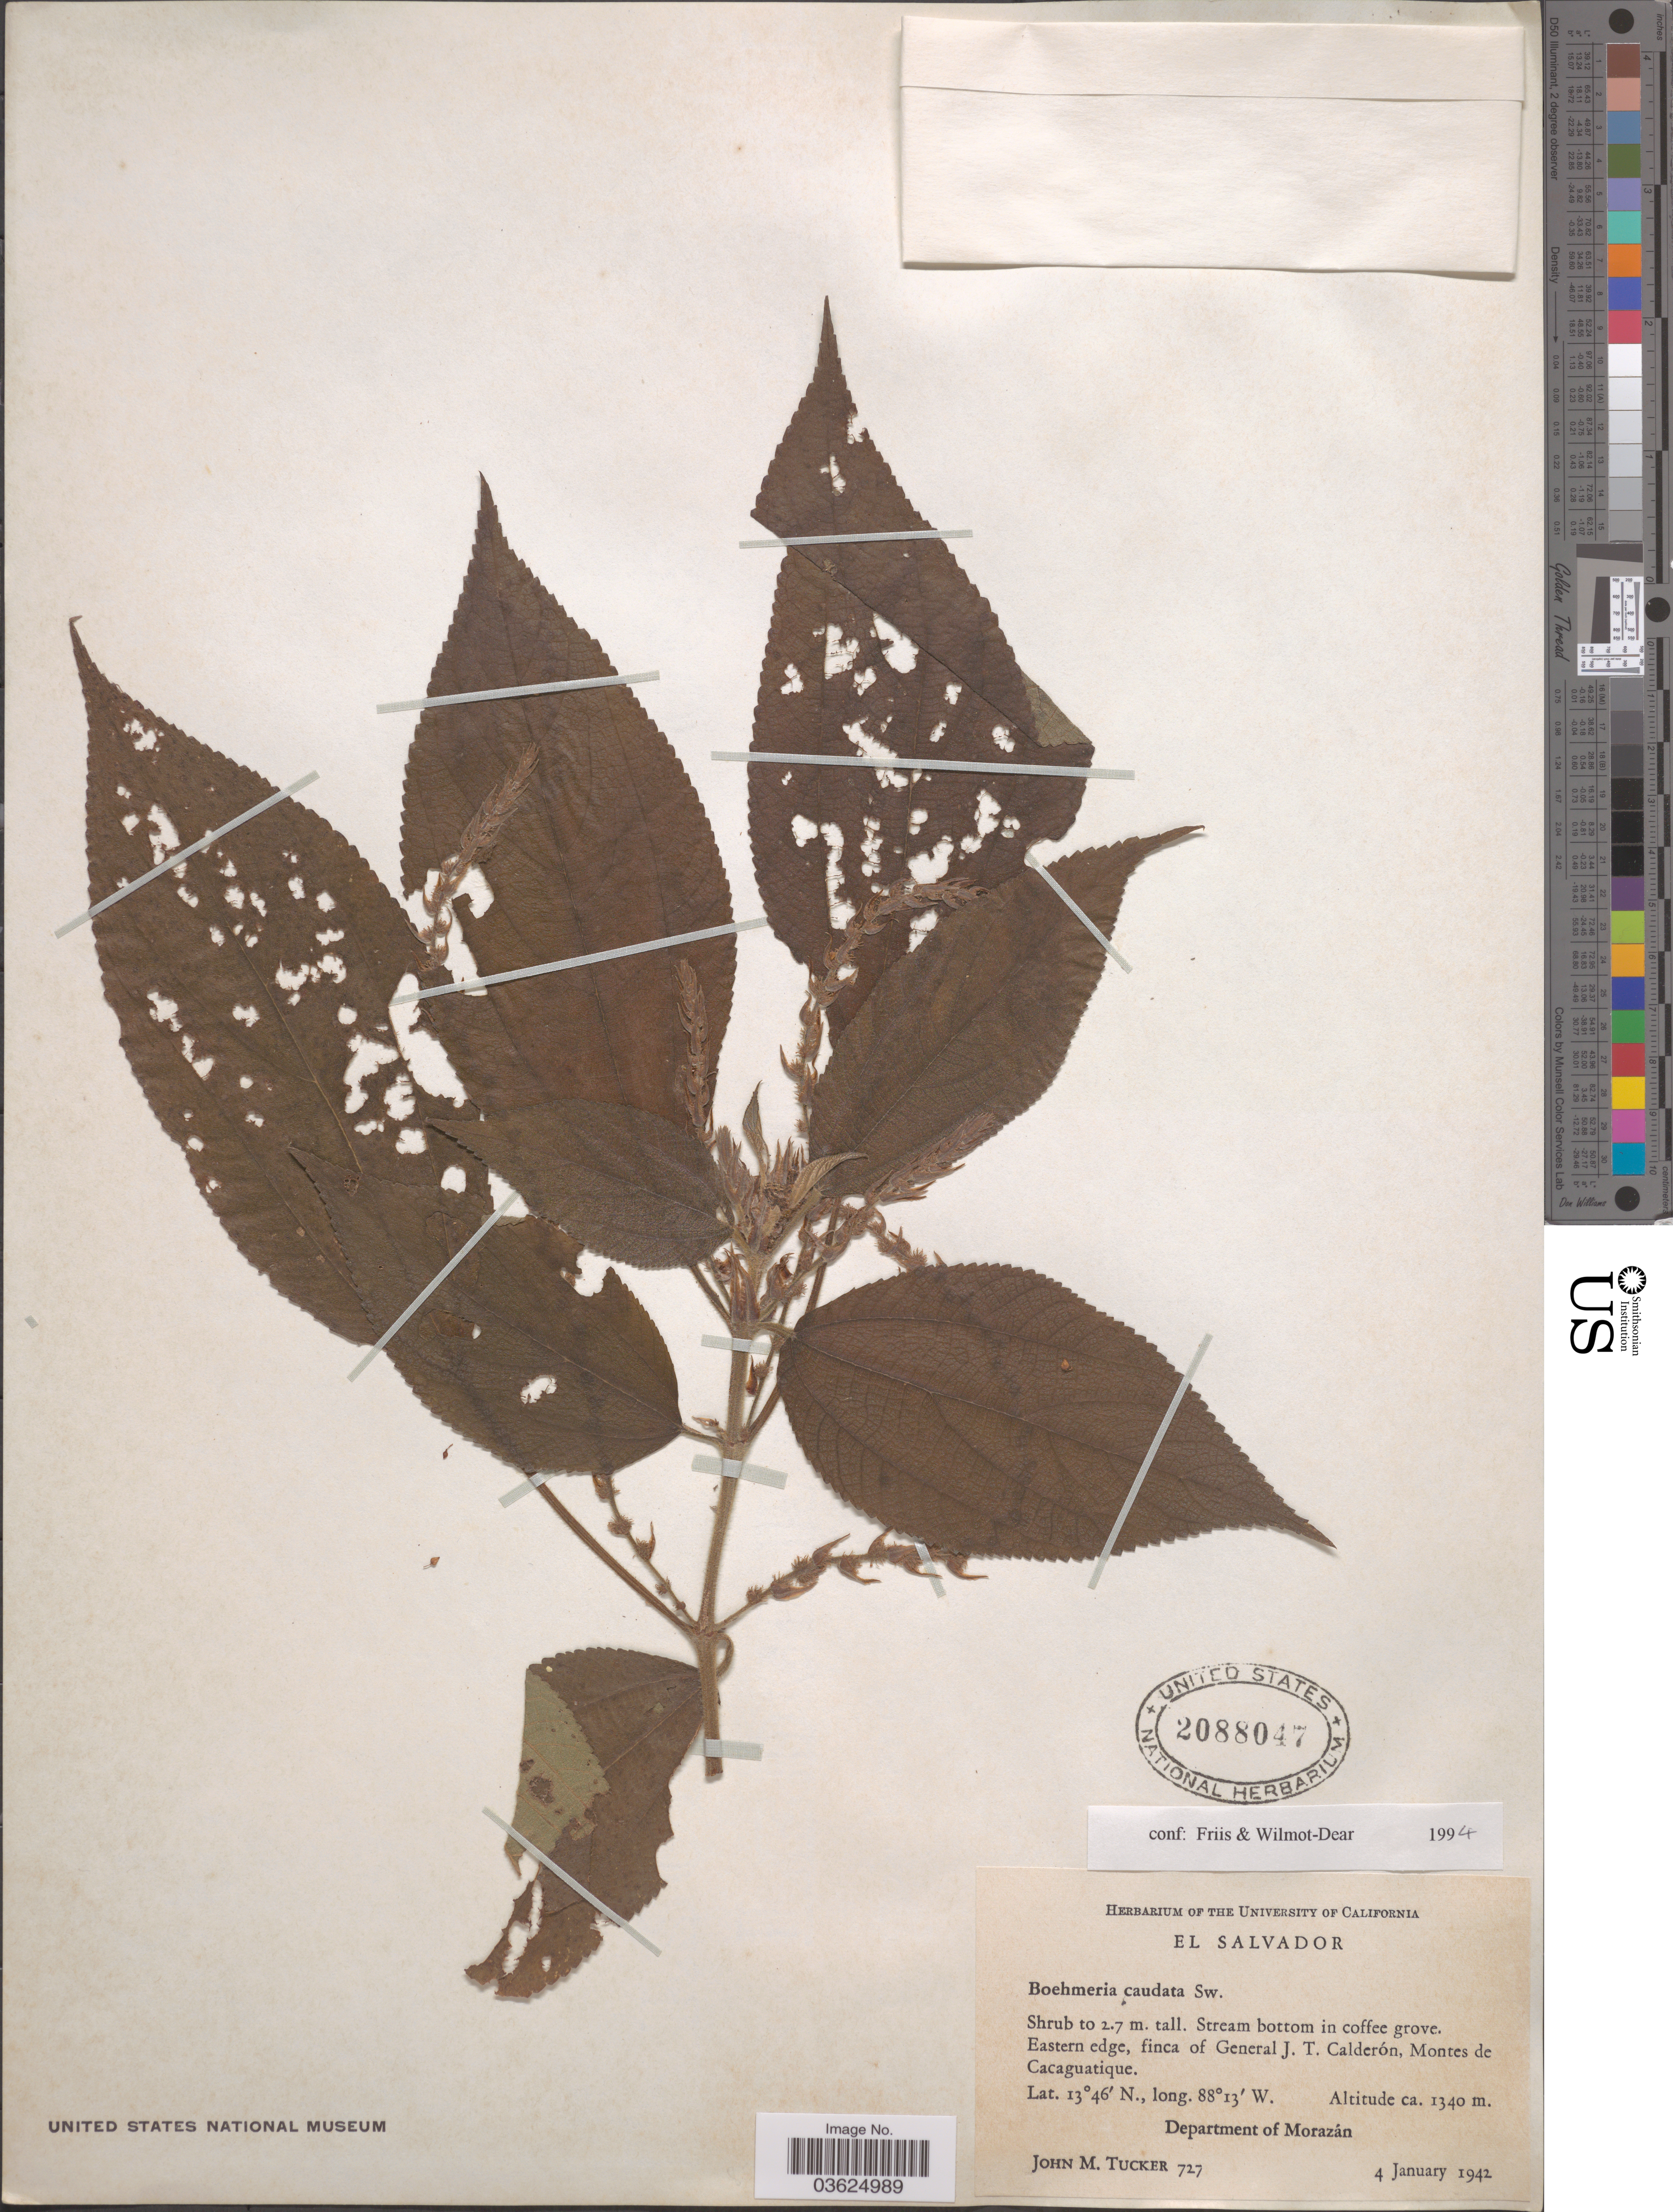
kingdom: Plantae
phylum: Tracheophyta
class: Magnoliopsida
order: Rosales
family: Urticaceae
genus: Boehmeria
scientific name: Boehmeria caudata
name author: Sw.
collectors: J. M. Tucker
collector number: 727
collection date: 1942-01-04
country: El Salvador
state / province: Morazan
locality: Eastern edge, finca of General J. T. Calderón, Montes de Cacaguatique. Department of Morazán.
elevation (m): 1340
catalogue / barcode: US 2088047